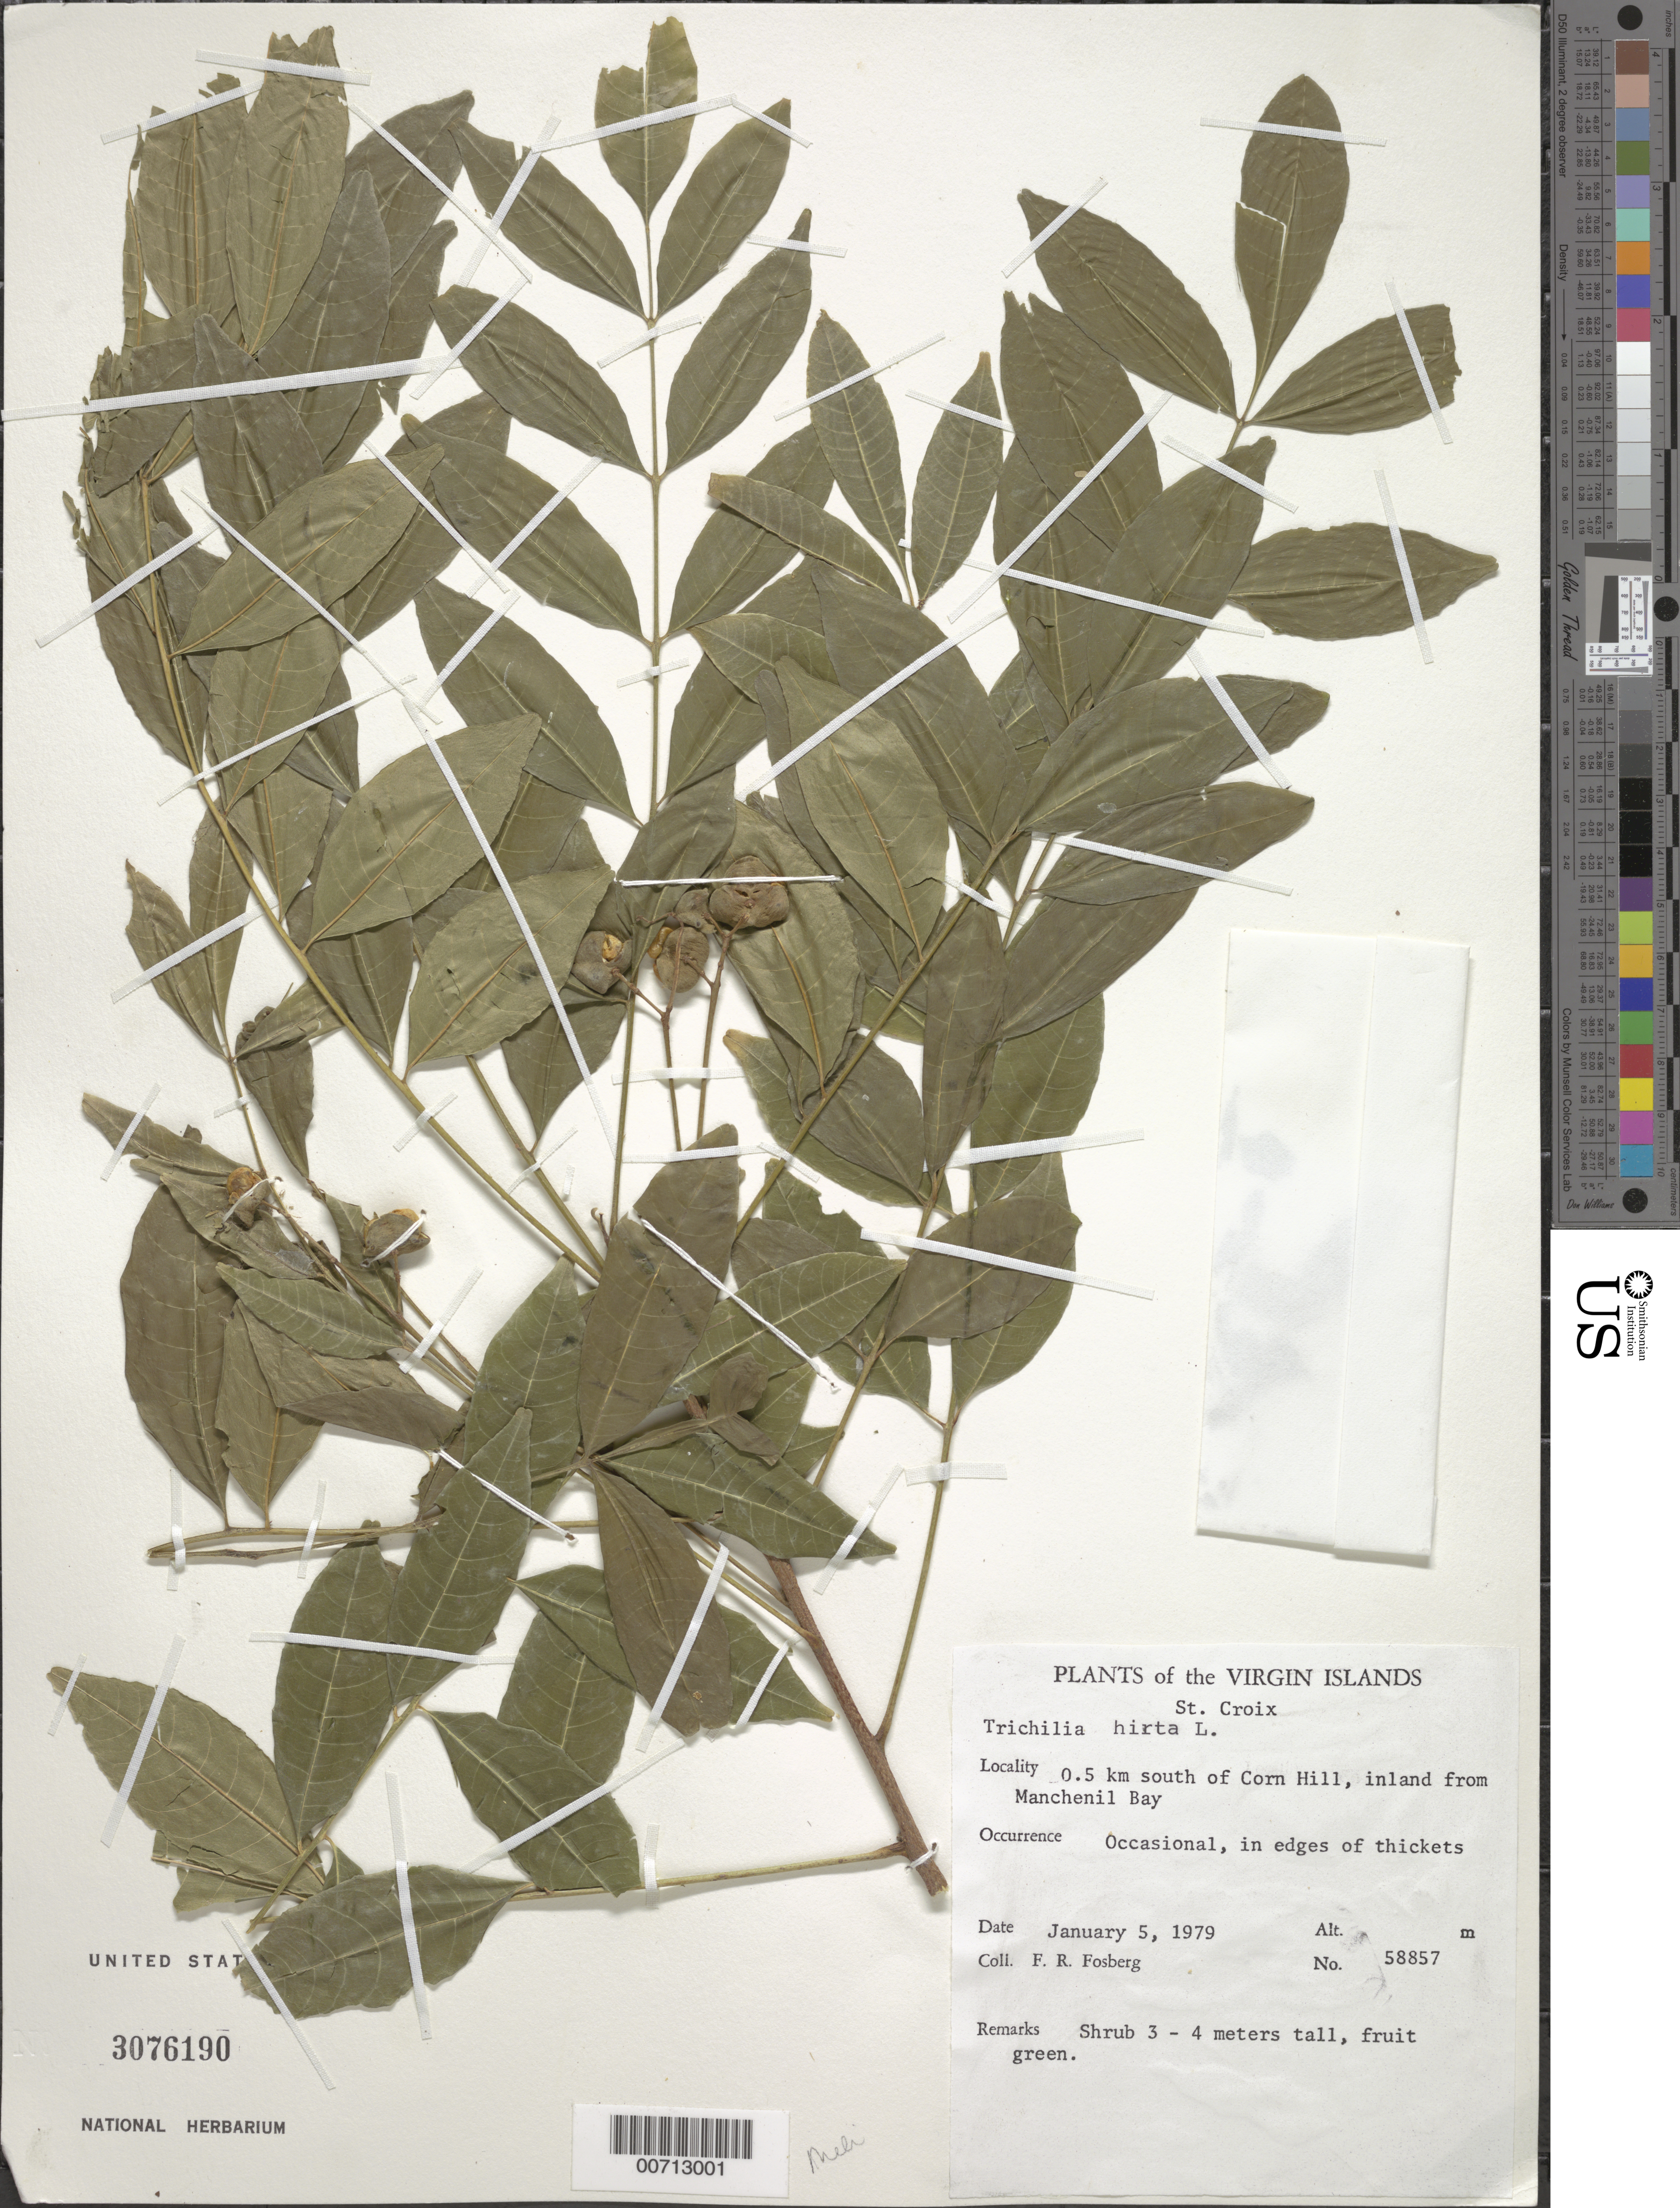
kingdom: Plantae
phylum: Tracheophyta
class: Magnoliopsida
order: Sapindales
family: Meliaceae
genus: Trichilia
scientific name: Trichilia hirta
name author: L.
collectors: F. R. Fosberg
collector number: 58857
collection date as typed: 05 Jan 1979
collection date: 1979-01-05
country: U.S. Virgin Islands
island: St. Croix Island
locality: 0.5 km S of Corn Hill, inland from Manchenil Bay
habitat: In edges of thickets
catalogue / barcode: US 3076190